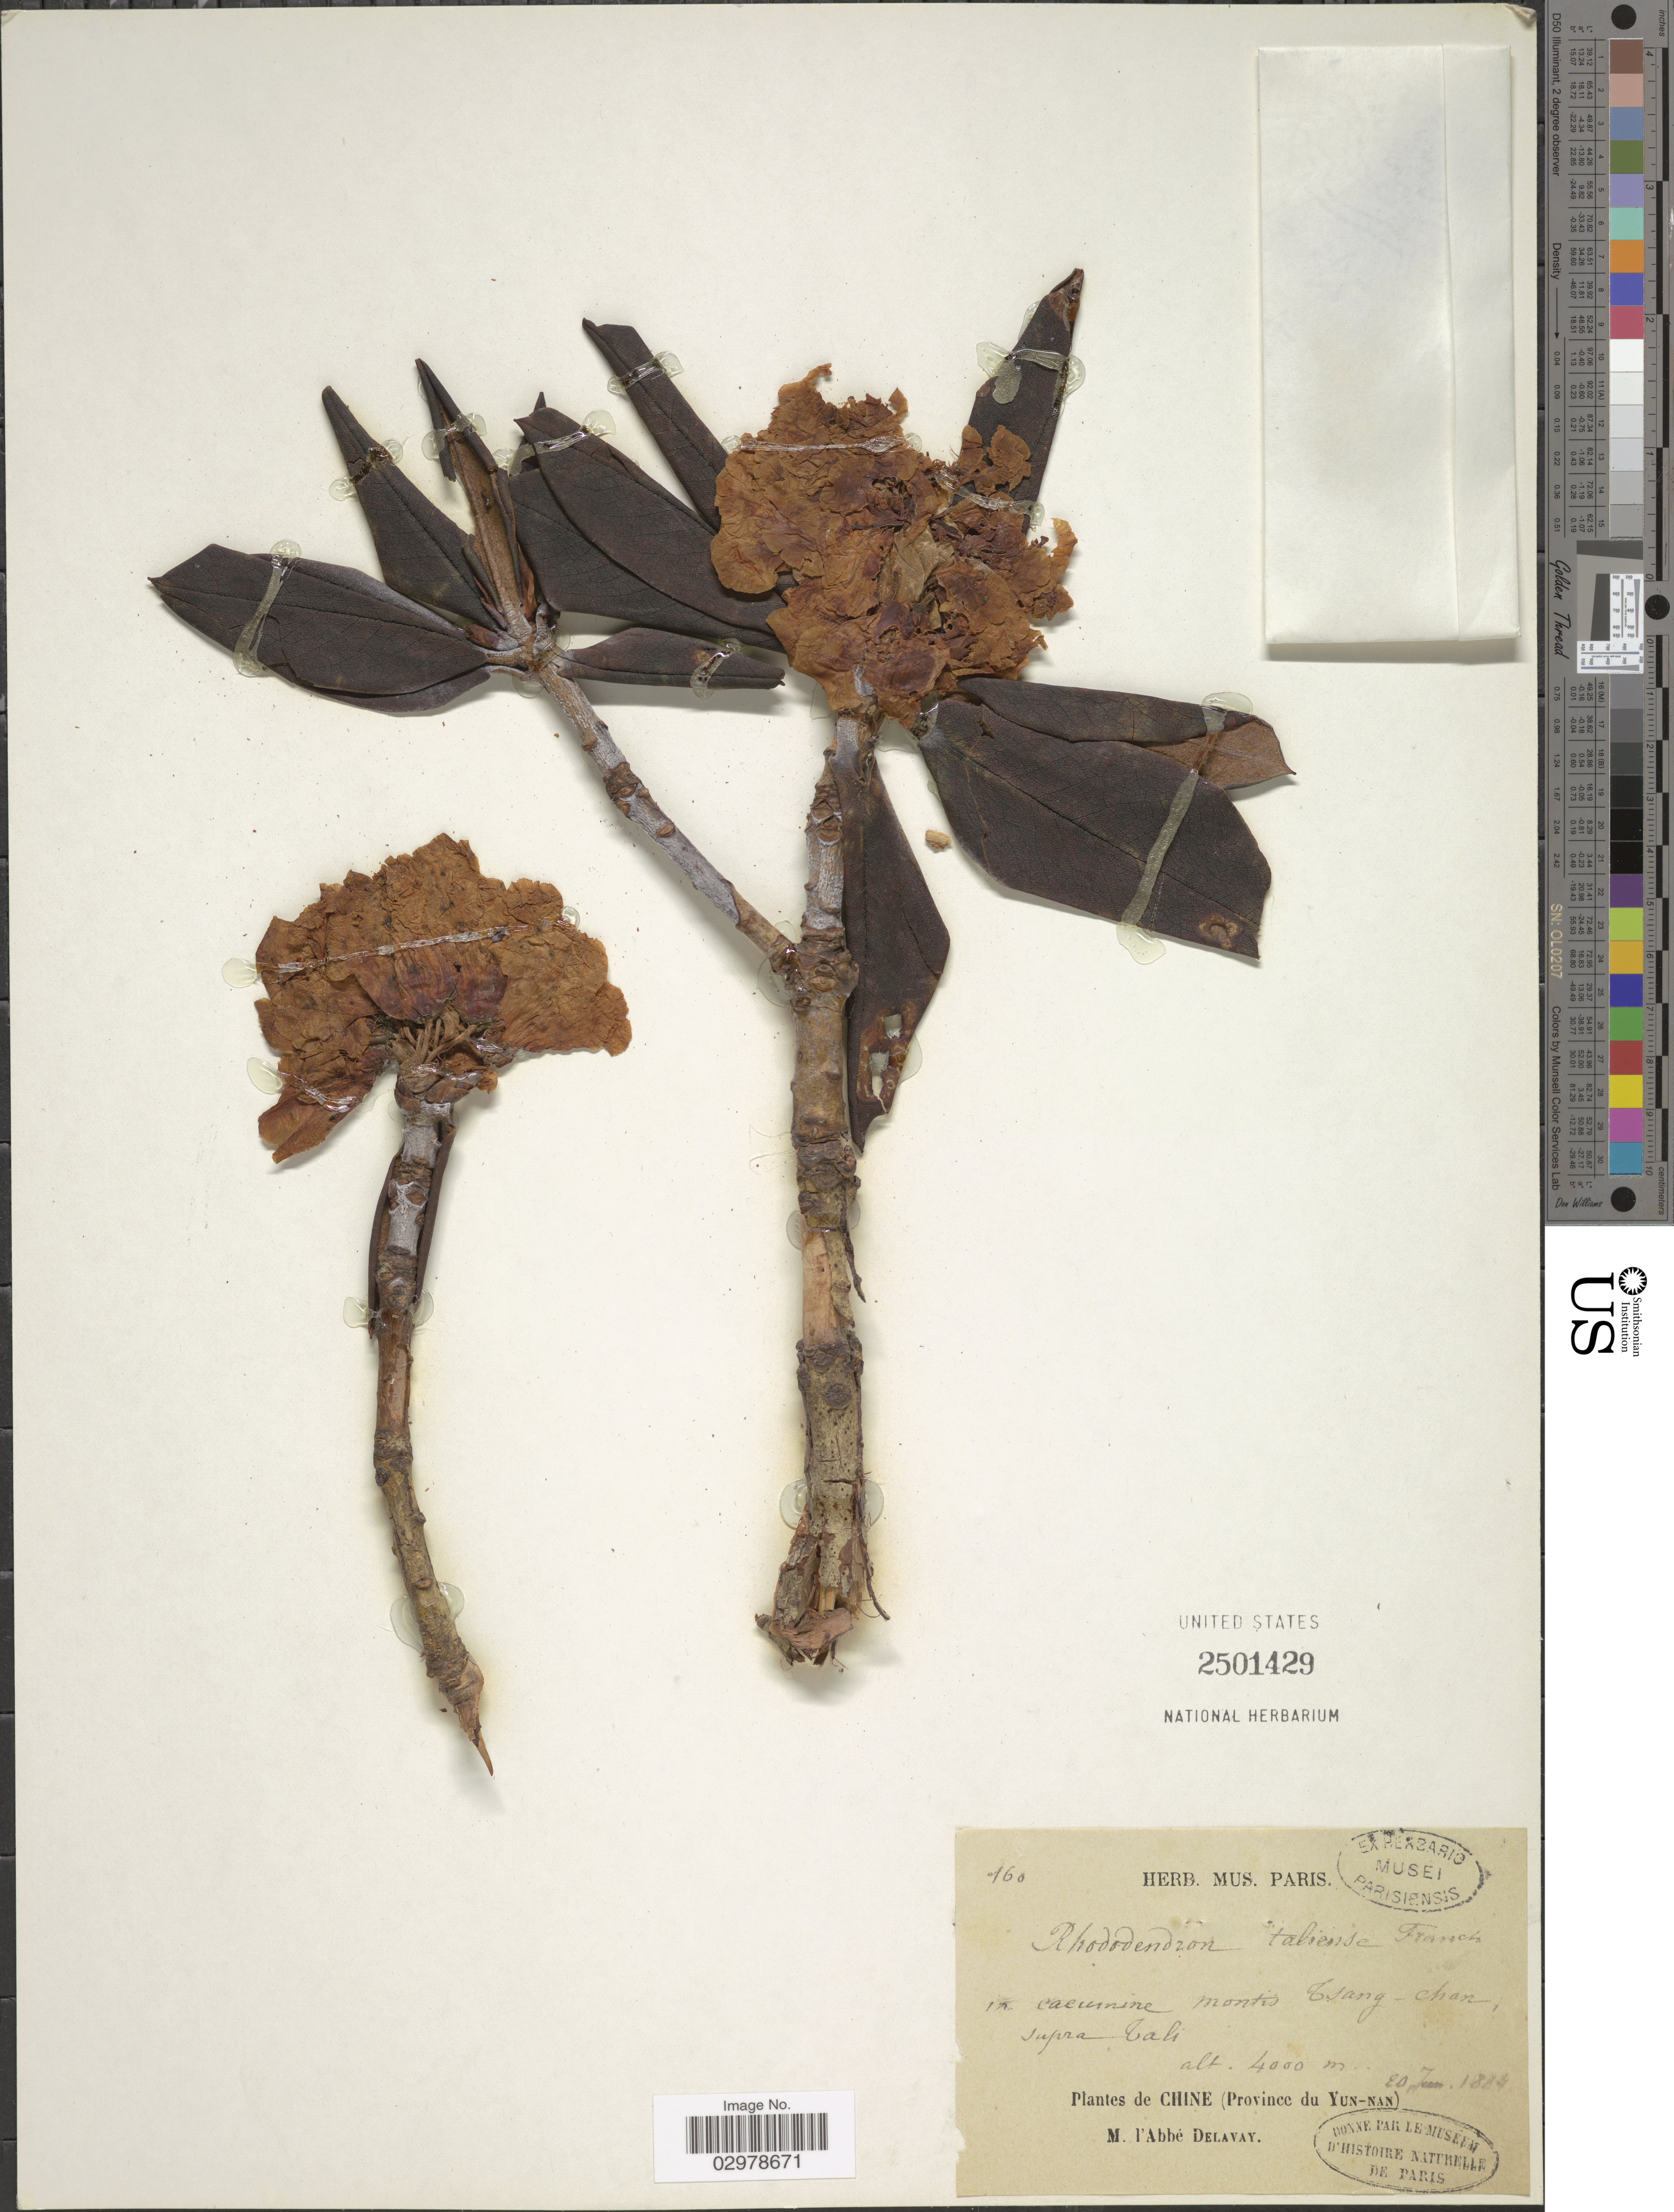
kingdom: Plantae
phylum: Tracheophyta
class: Magnoliopsida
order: Ericales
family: Ericaceae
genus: Rhododendron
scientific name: Rhododendron taliense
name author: Franch.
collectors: P. Delavay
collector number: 160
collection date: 1867-06-20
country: China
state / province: Yunnan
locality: Montis Tsang-Chan, supra Tali.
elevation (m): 4000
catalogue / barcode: US 2501429